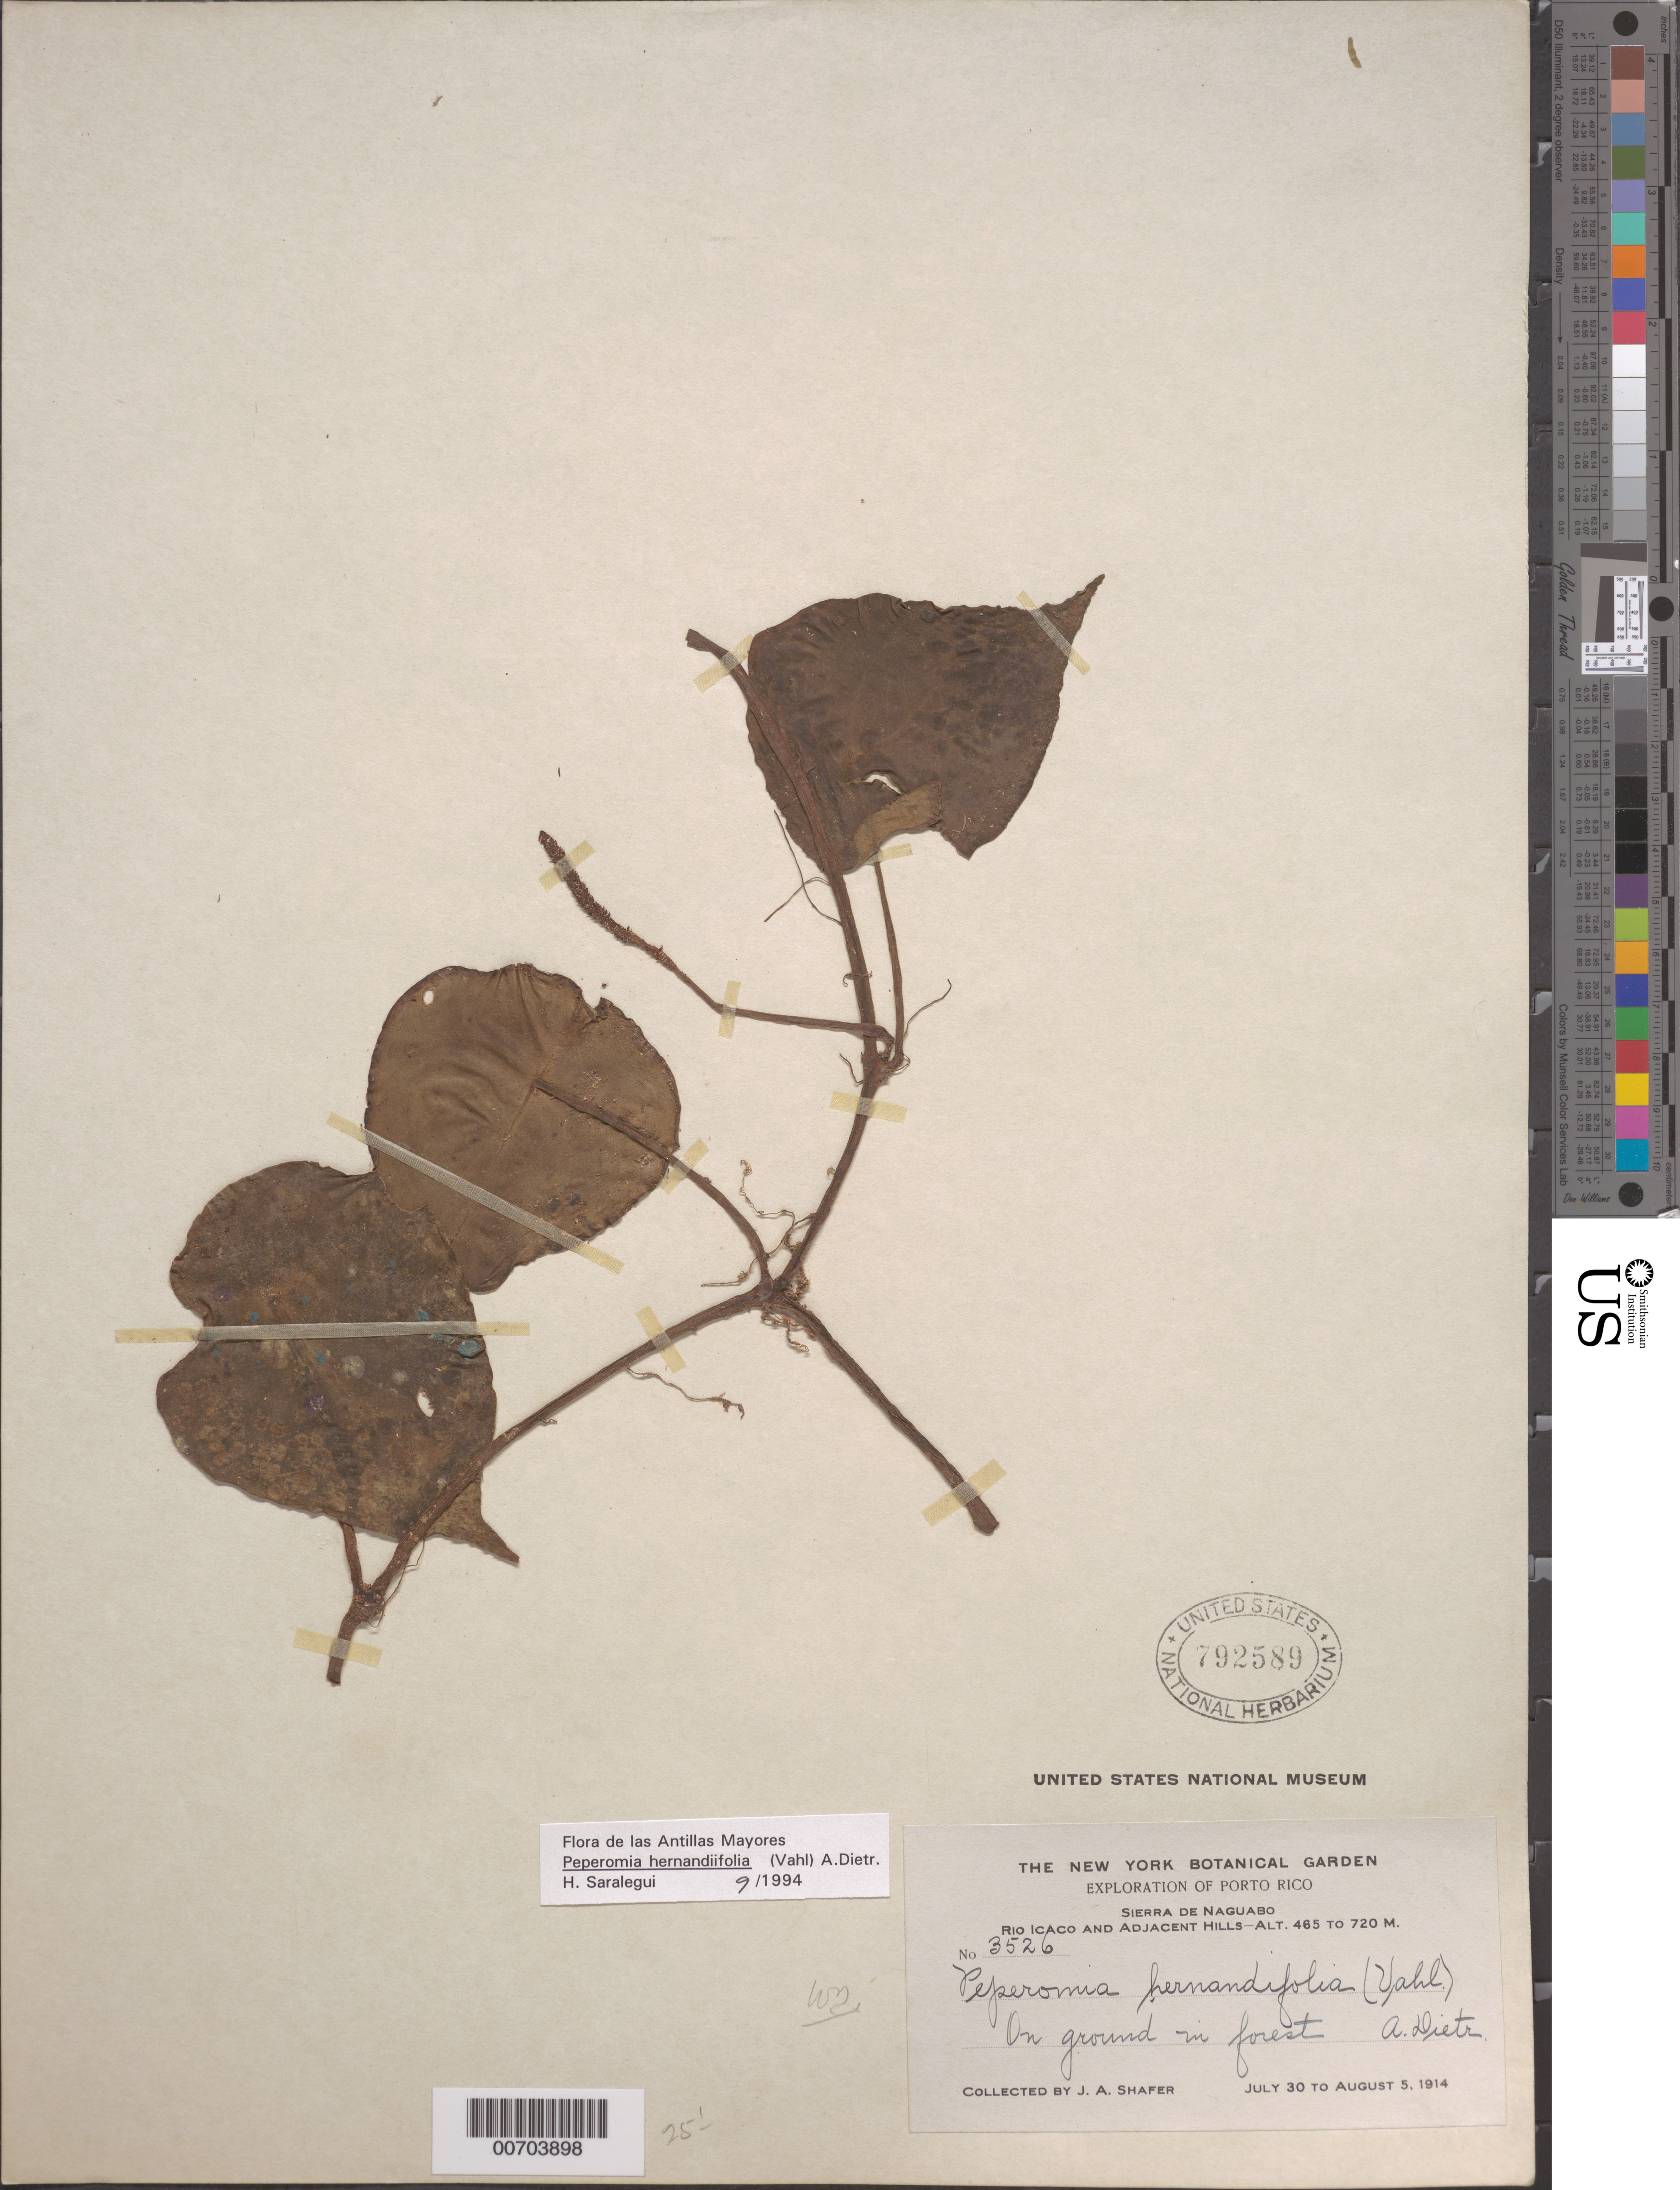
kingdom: Plantae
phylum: Tracheophyta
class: Magnoliopsida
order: Piperales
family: Piperaceae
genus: Peperomia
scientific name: Peperomia hernandiifolia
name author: (Vahl) A. Dietr.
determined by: Saralegui Boza, H.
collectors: J. A. Shafer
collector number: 3526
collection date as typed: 30 Jul 1914 to 05 Aug 1914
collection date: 1914-07-30/1914-08-05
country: Puerto Rico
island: Greater Antilles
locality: Sierra de Naguabo; Río Icaco and adjacent hills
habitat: On ground in forest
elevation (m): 465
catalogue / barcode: US 792589